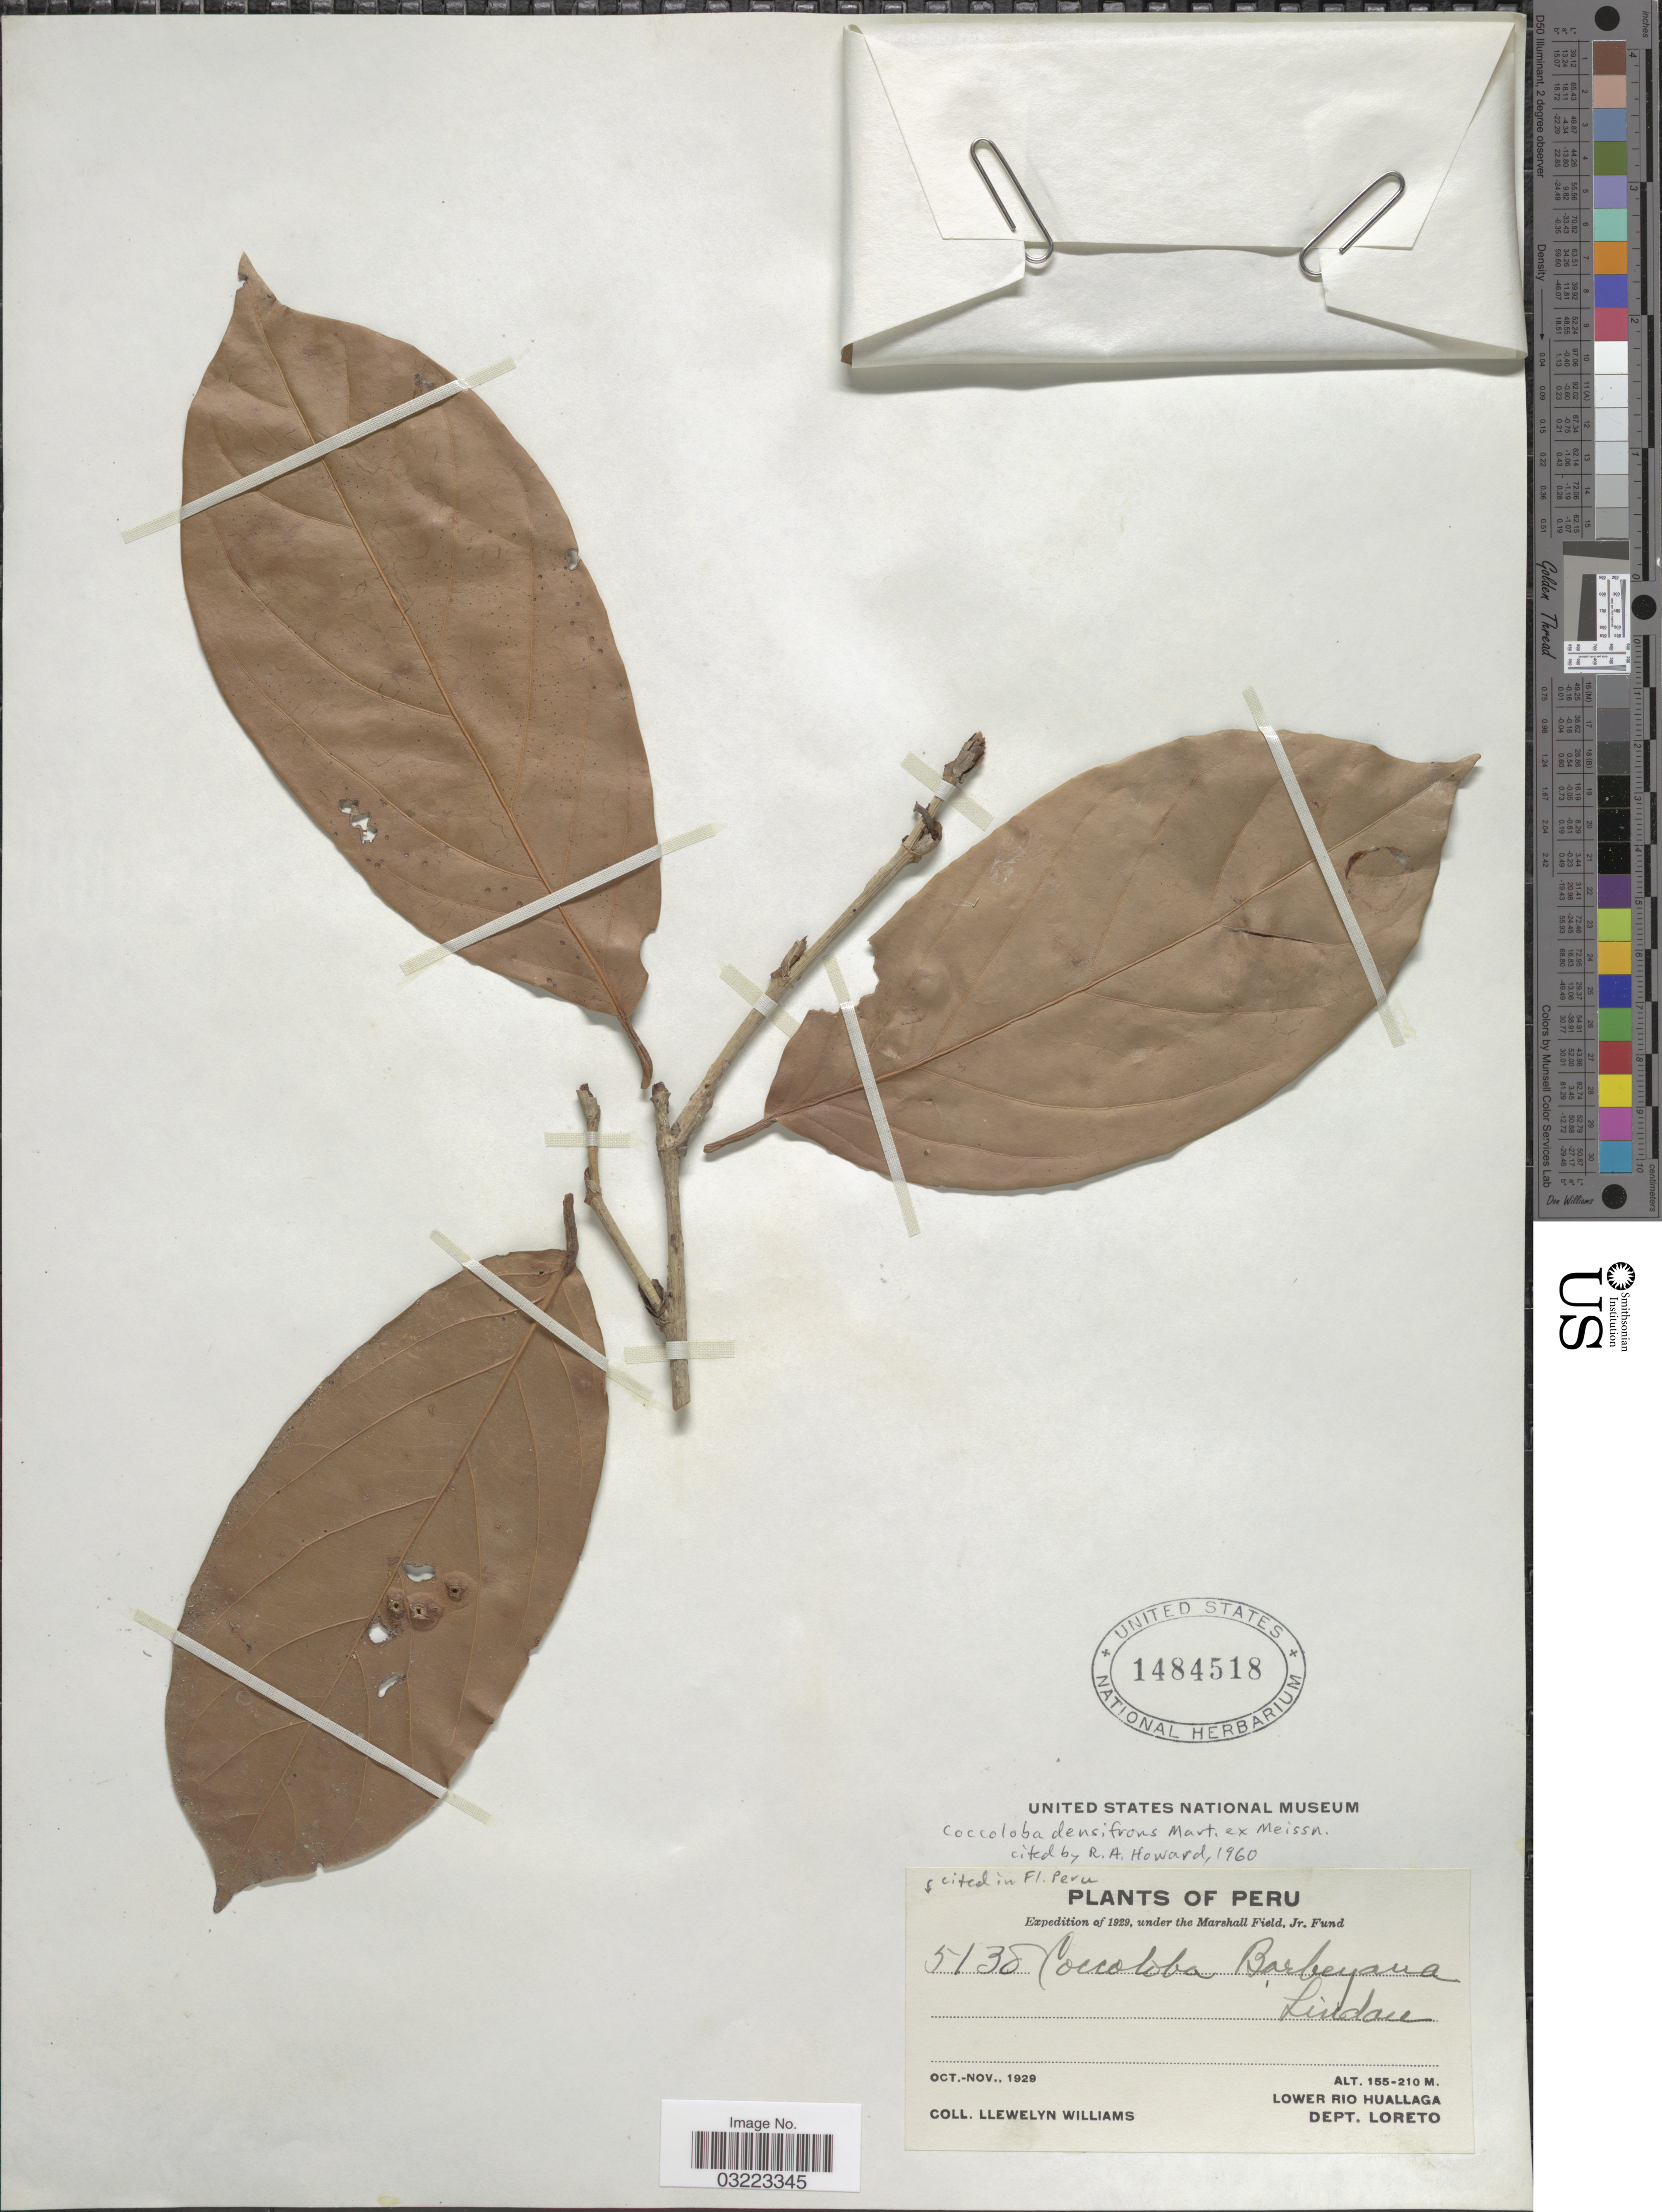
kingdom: Plantae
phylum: Tracheophyta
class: Magnoliopsida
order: Caryophyllales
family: Polygonaceae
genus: Coccoloba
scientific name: Coccoloba densifrons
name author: Mart. ex Meisn.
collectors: Ll. Williams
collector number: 5138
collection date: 1929-10/1929-11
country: Peru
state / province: Loreto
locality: Lower Rio Huallaga. Dept. Loreto.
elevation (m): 155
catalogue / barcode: US 1484518